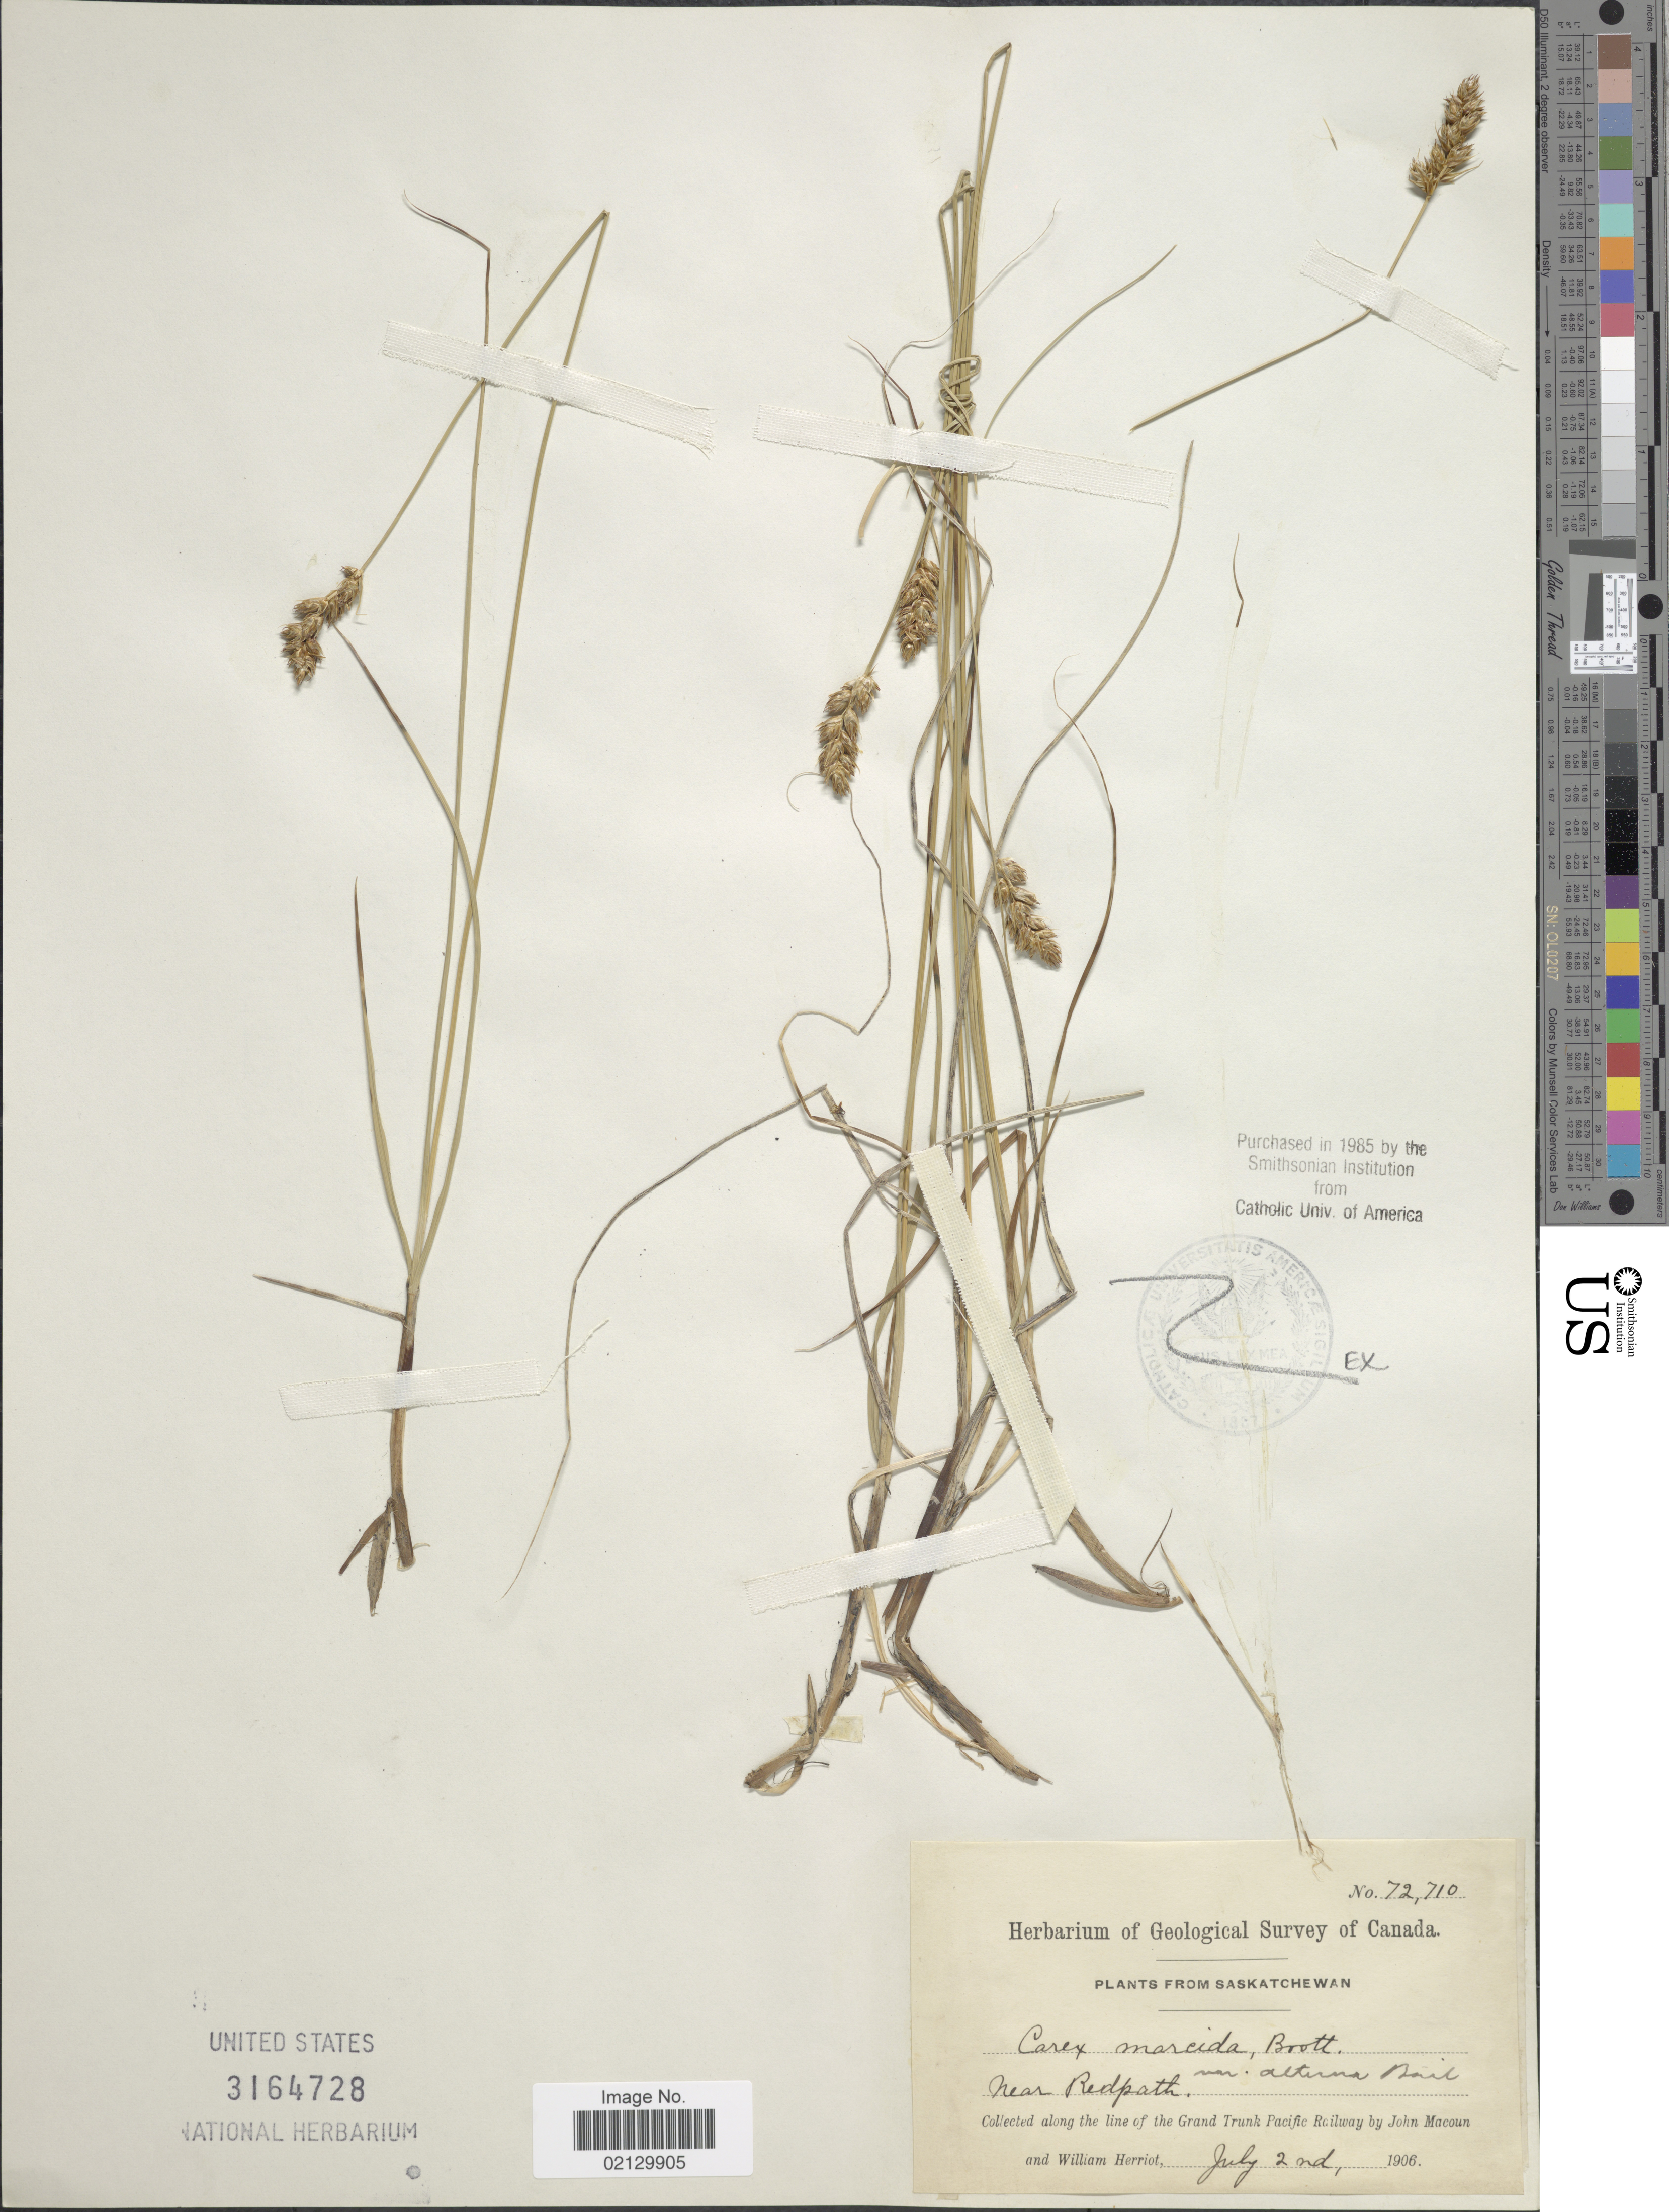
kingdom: Plantae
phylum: Tracheophyta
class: Liliopsida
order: Poales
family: Cyperaceae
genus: Carex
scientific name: Carex praegracilis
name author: W. Boott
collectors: J. Macoun & W. Herriot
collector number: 72710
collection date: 1906-07-02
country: Canada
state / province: Saskatchewan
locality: Near Redpath, Along the line of the Grand Trunk Pacific Railway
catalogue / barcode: US 3164728